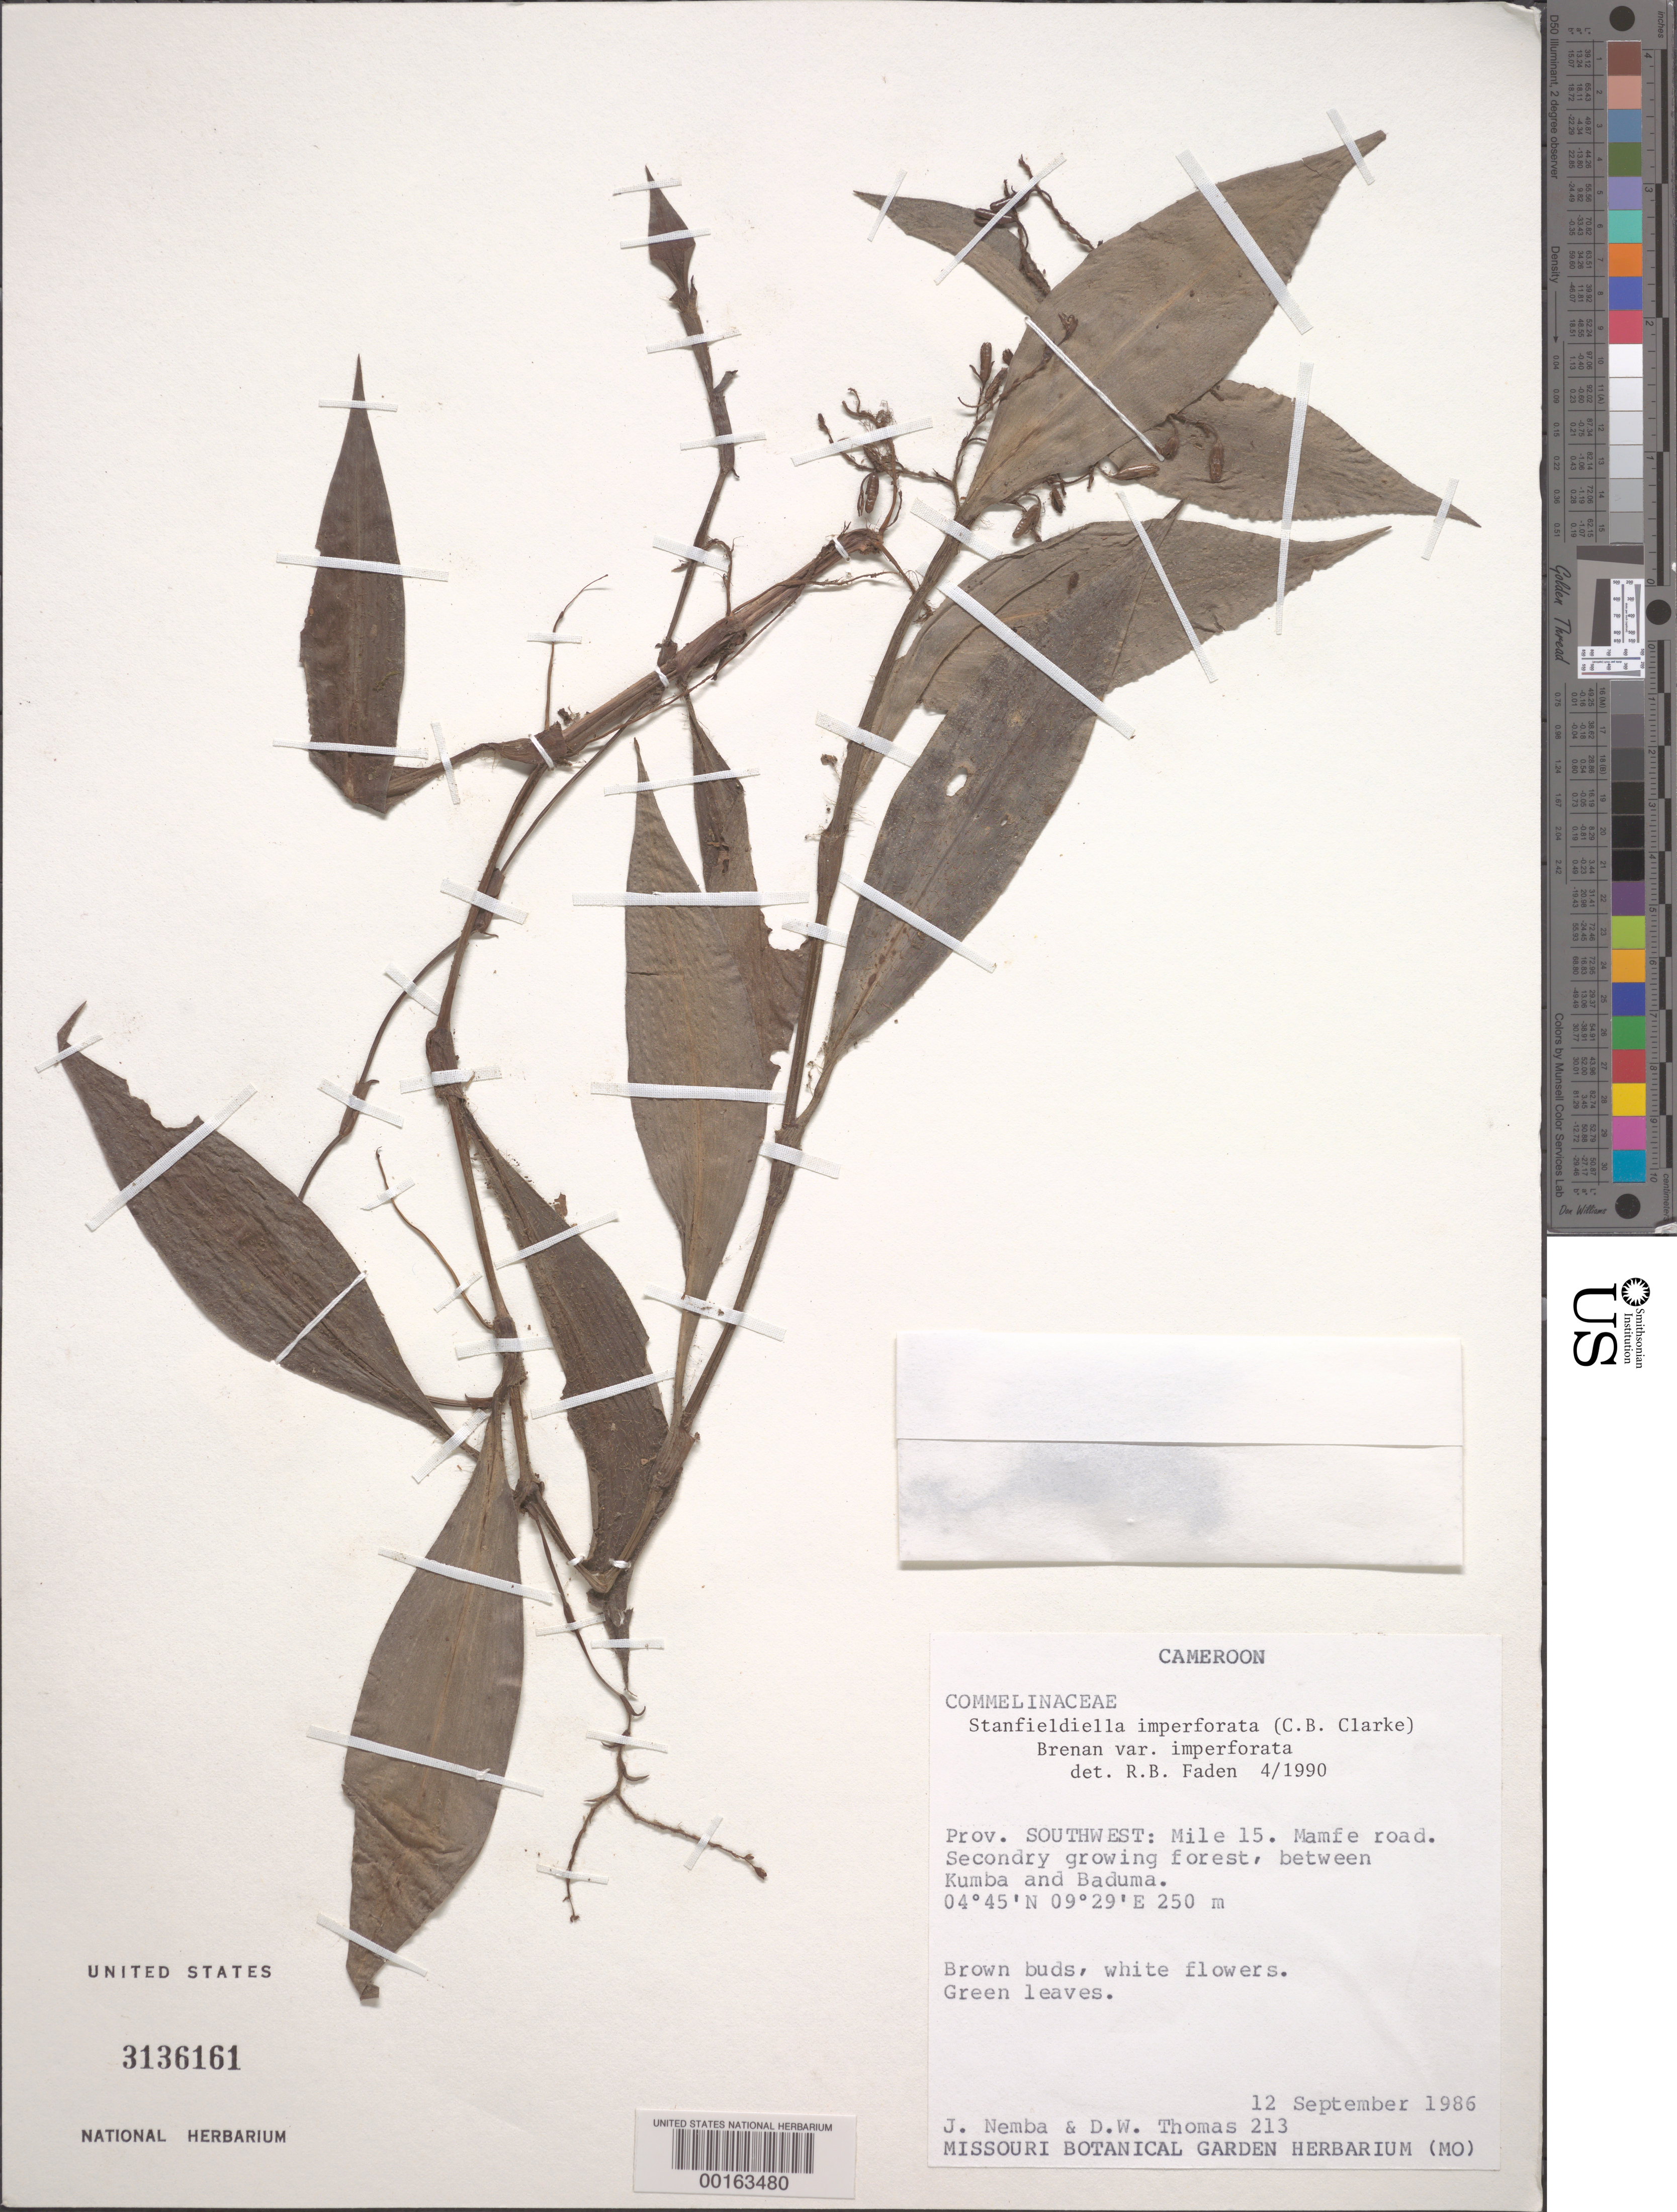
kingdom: Plantae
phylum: Tracheophyta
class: Liliopsida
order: Commelinales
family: Commelinaceae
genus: Stanfieldiella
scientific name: Stanfieldiella imperforata var. imperforata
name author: (C.B. Clarke) Brenan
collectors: J. Nemba & D. W. Thomas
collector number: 213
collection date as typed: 12 Sep 1986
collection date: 1986-09-12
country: Cameroon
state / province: Sud-Ouest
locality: Mile 15, mamfe road, between kumba and baduma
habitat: Secondary growing forest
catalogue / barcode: US 3136161